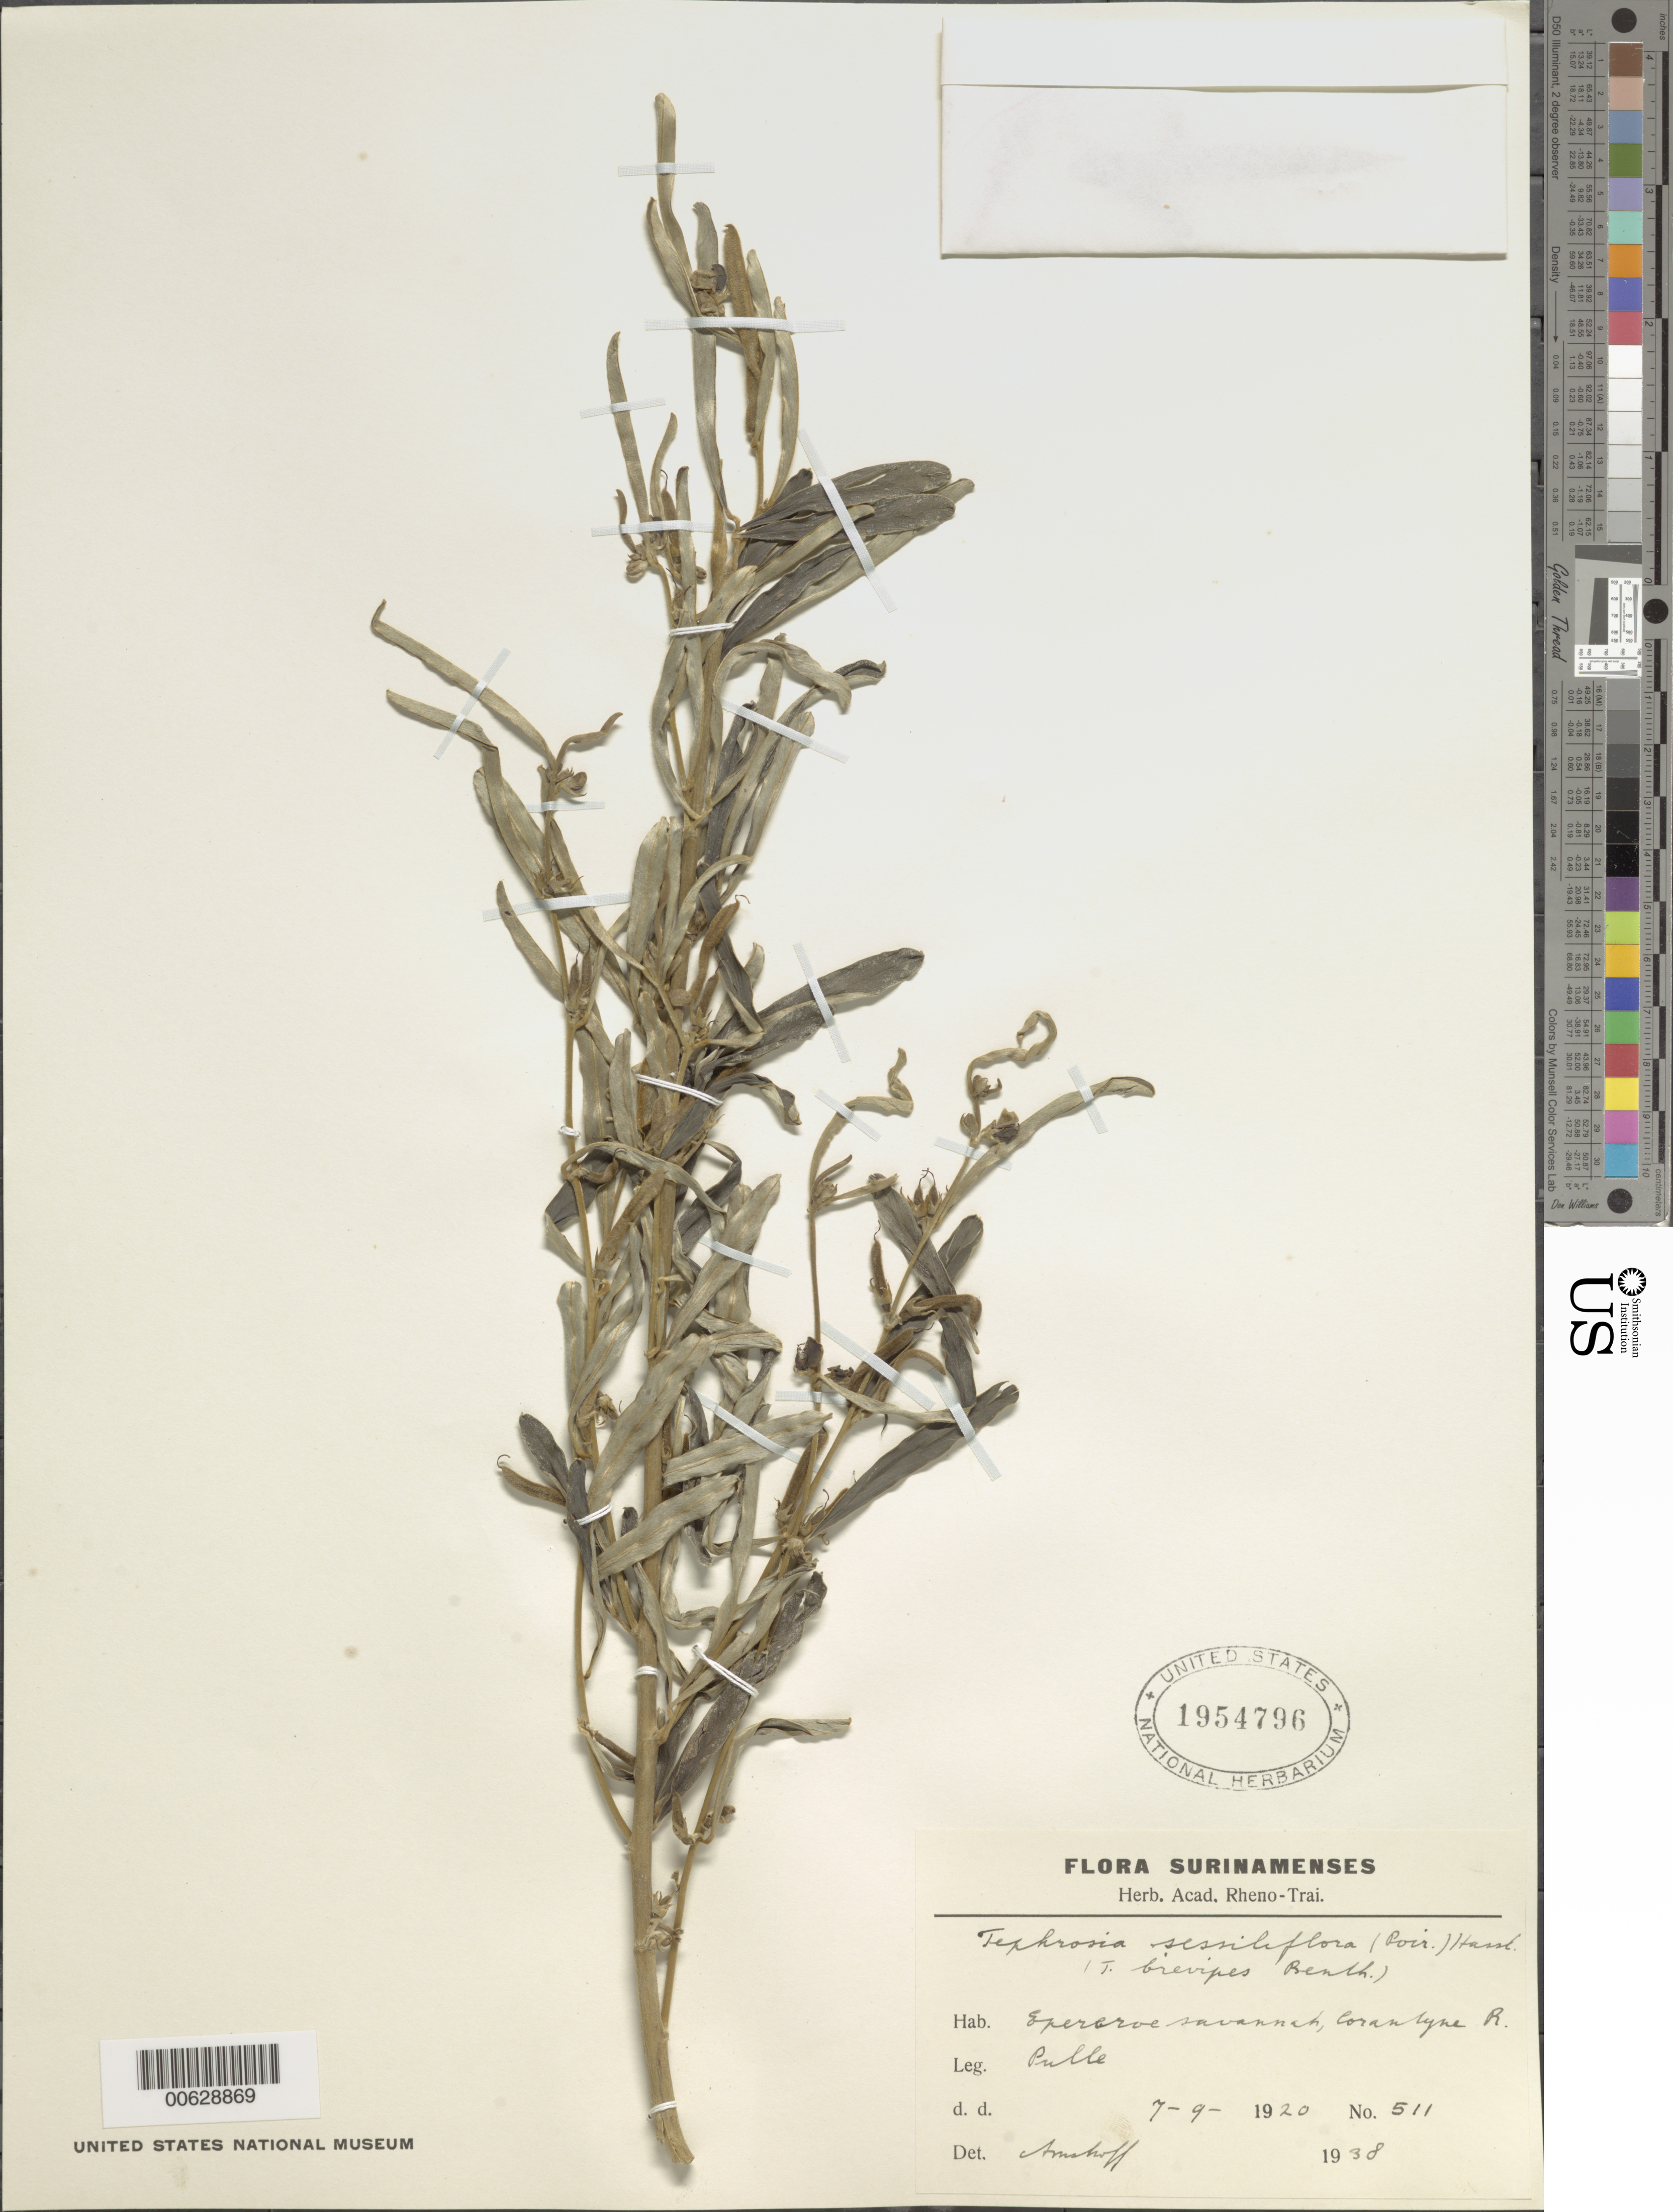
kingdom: Plantae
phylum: Tracheophyta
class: Magnoliopsida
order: Fabales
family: Fabaceae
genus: Tephrosia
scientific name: Tephrosia sessiliflora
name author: (Poir.) Hassl.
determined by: Amshoff, G. J. H.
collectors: A. A. Pulle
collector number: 511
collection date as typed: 7-Sep-20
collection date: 1920-09-07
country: Suriname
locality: Courantyne R.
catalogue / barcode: US 1954796